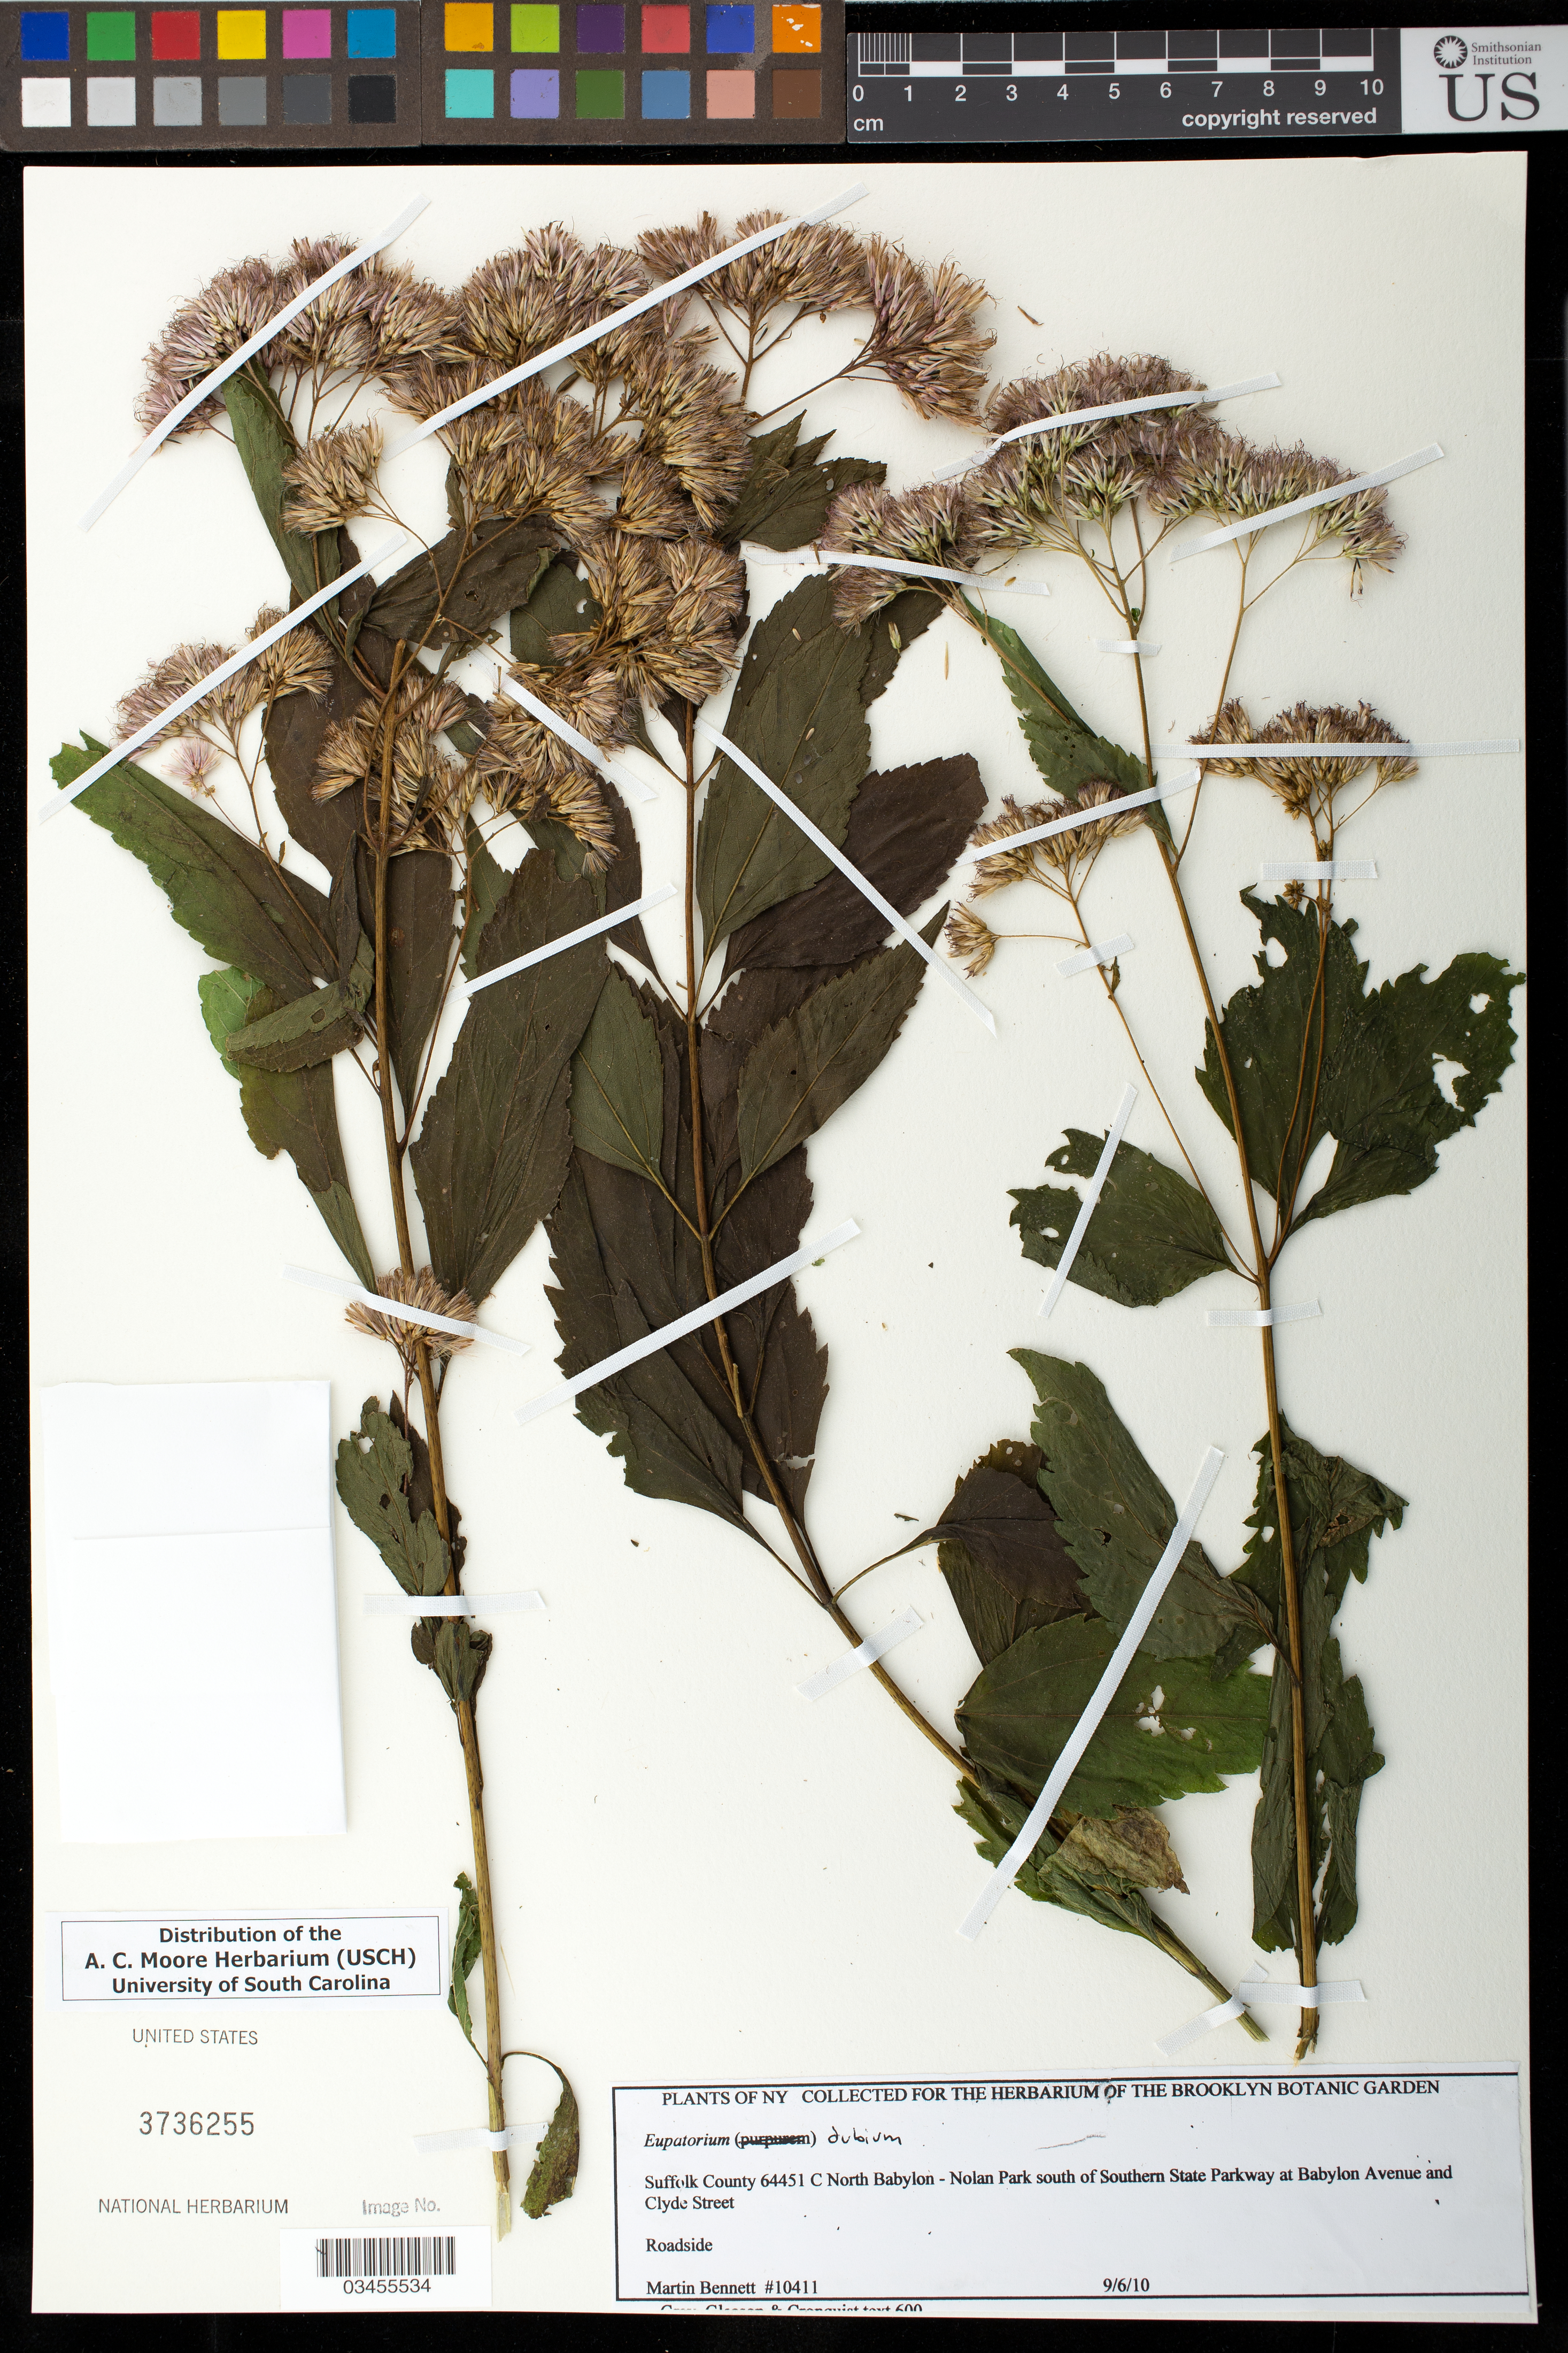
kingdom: Plantae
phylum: Tracheophyta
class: Magnoliopsida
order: Asterales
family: Asteraceae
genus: Eupatorium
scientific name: Eupatorium dubium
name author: Willd. ex Poir.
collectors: M. Bennett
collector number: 10411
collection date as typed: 9/6/10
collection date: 2010-09-06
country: United States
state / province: New York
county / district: Suffolk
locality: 66451 C North Babylon - Nolan Park south of the Southern State Parkway at Babylon Avenue and Clyde Street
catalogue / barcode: US 3736255